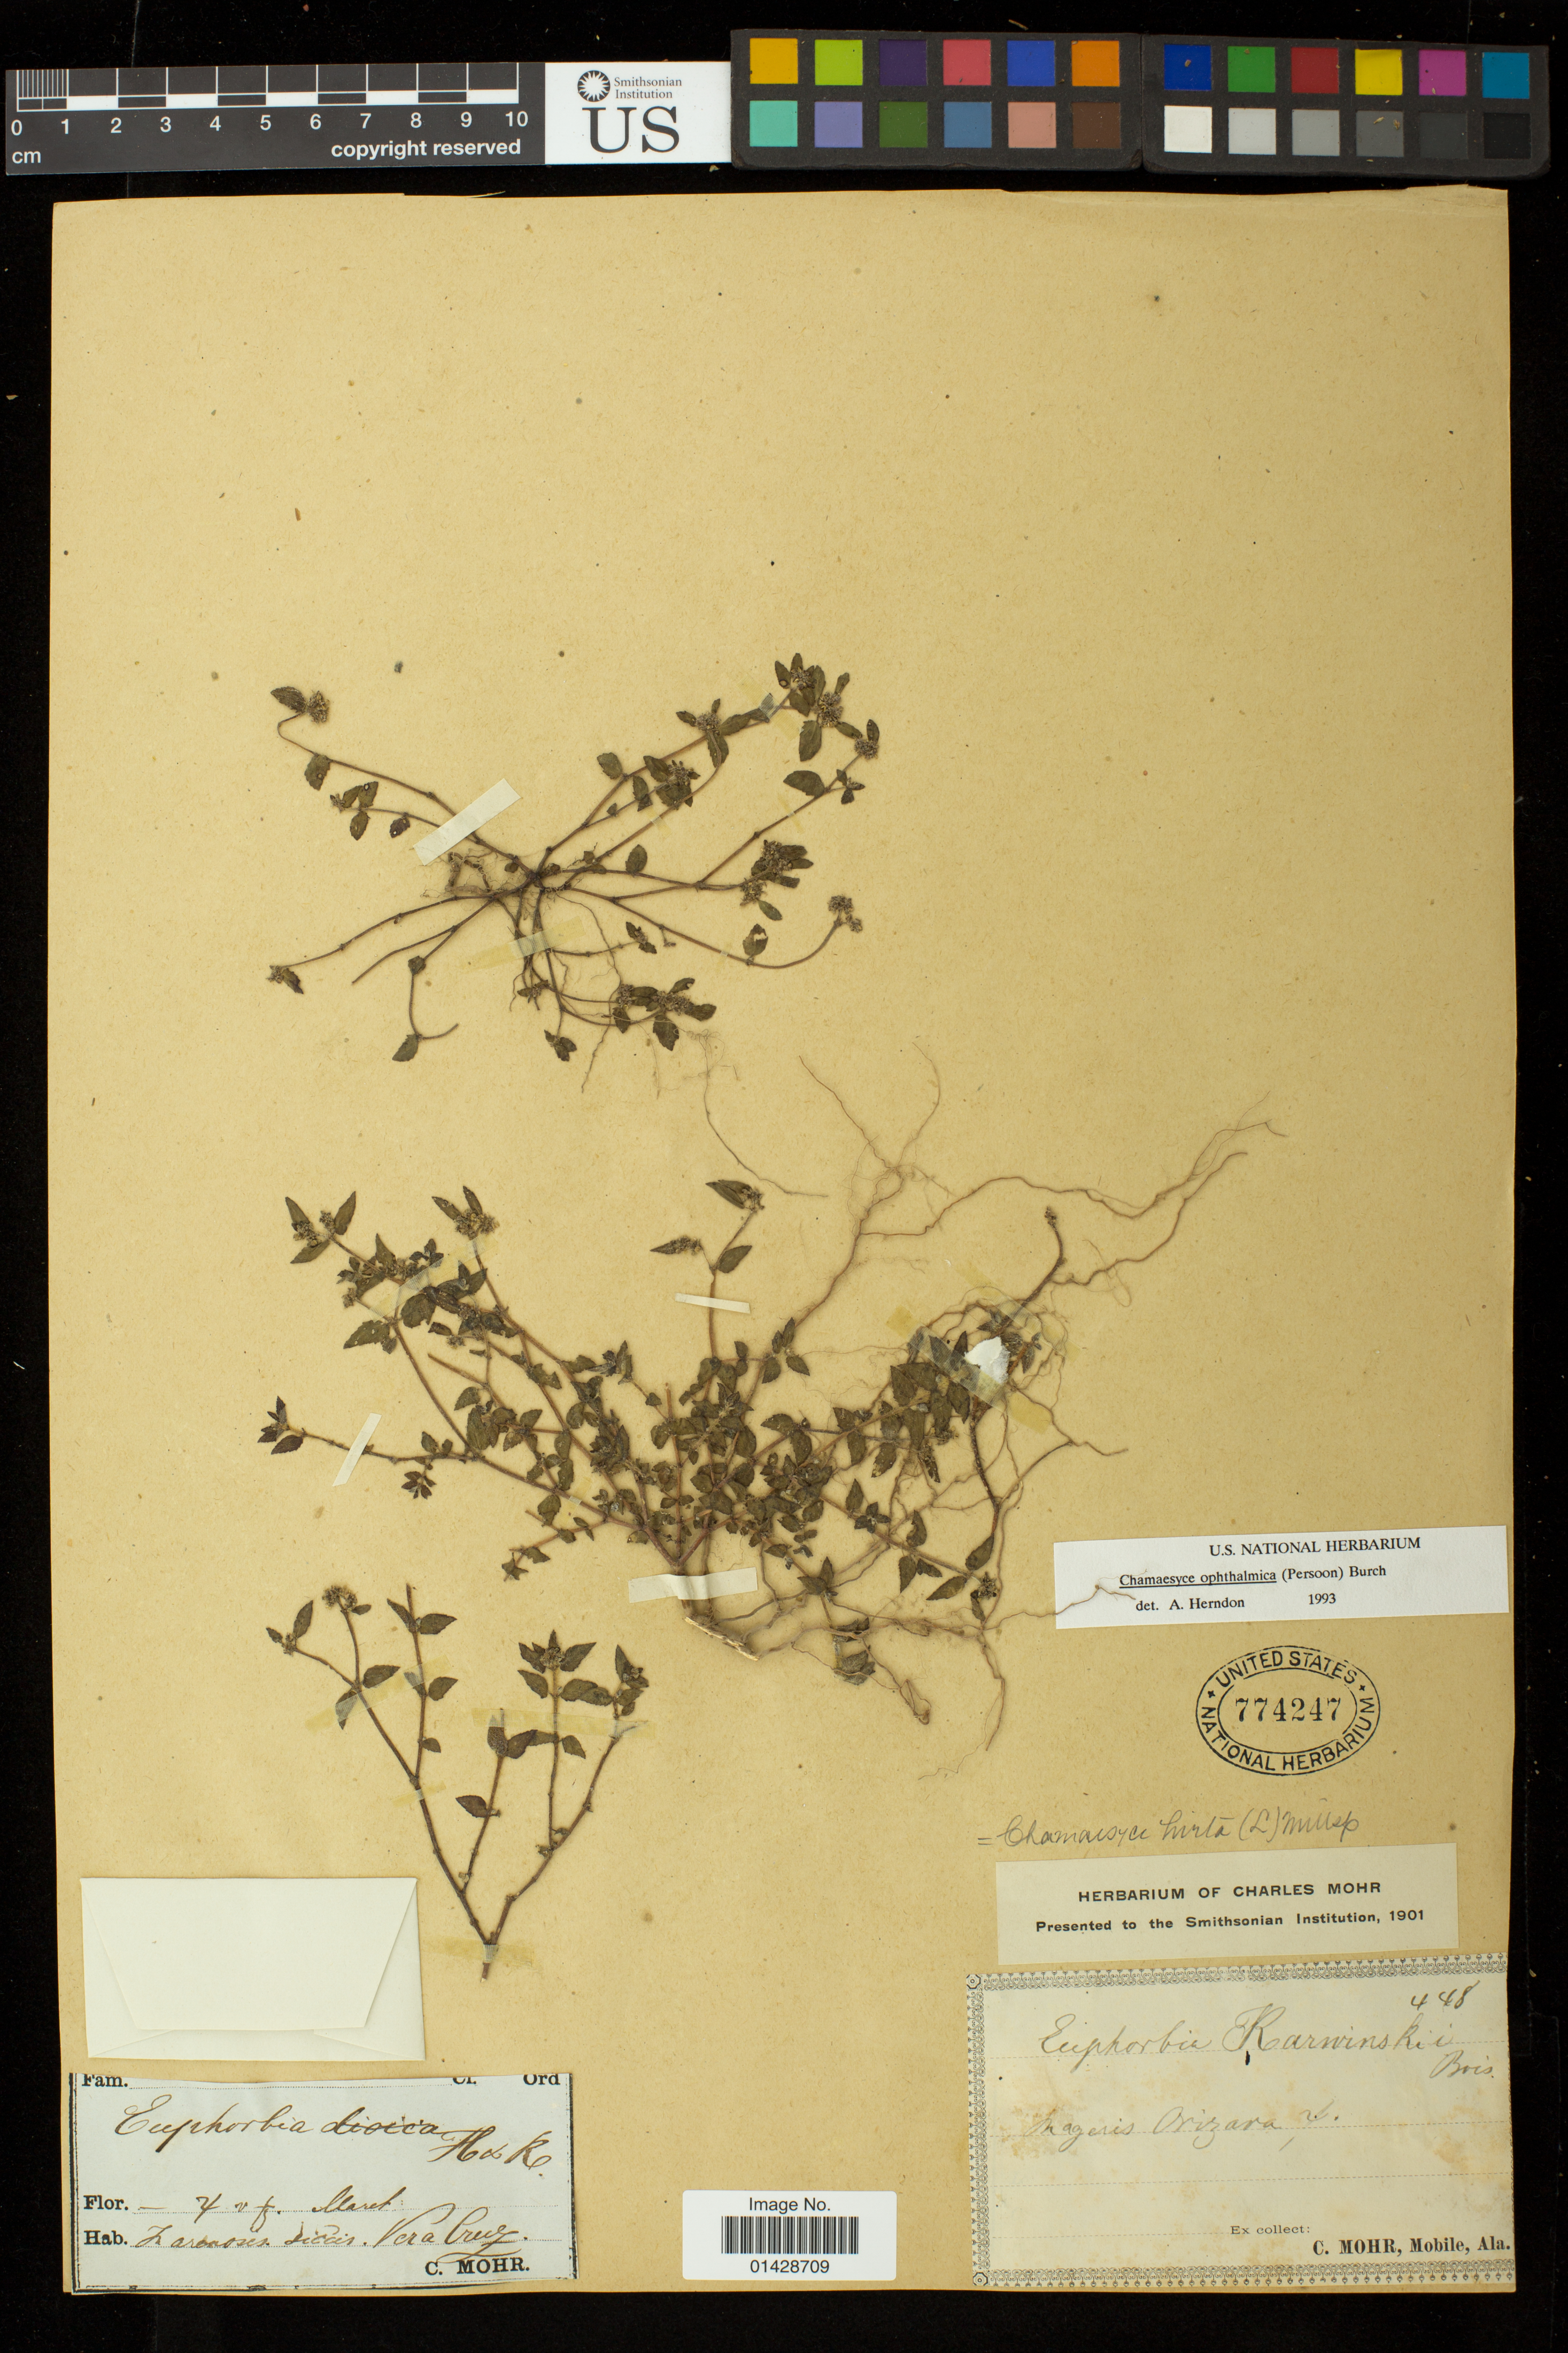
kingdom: Plantae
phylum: Tracheophyta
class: Magnoliopsida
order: Malpighiales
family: Euphorbiaceae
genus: Euphorbia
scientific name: Euphorbia ophthalmica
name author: Pers.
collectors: C. T. Mohr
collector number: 448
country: Mexico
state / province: Veracruz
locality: Orizava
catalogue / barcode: US 774247